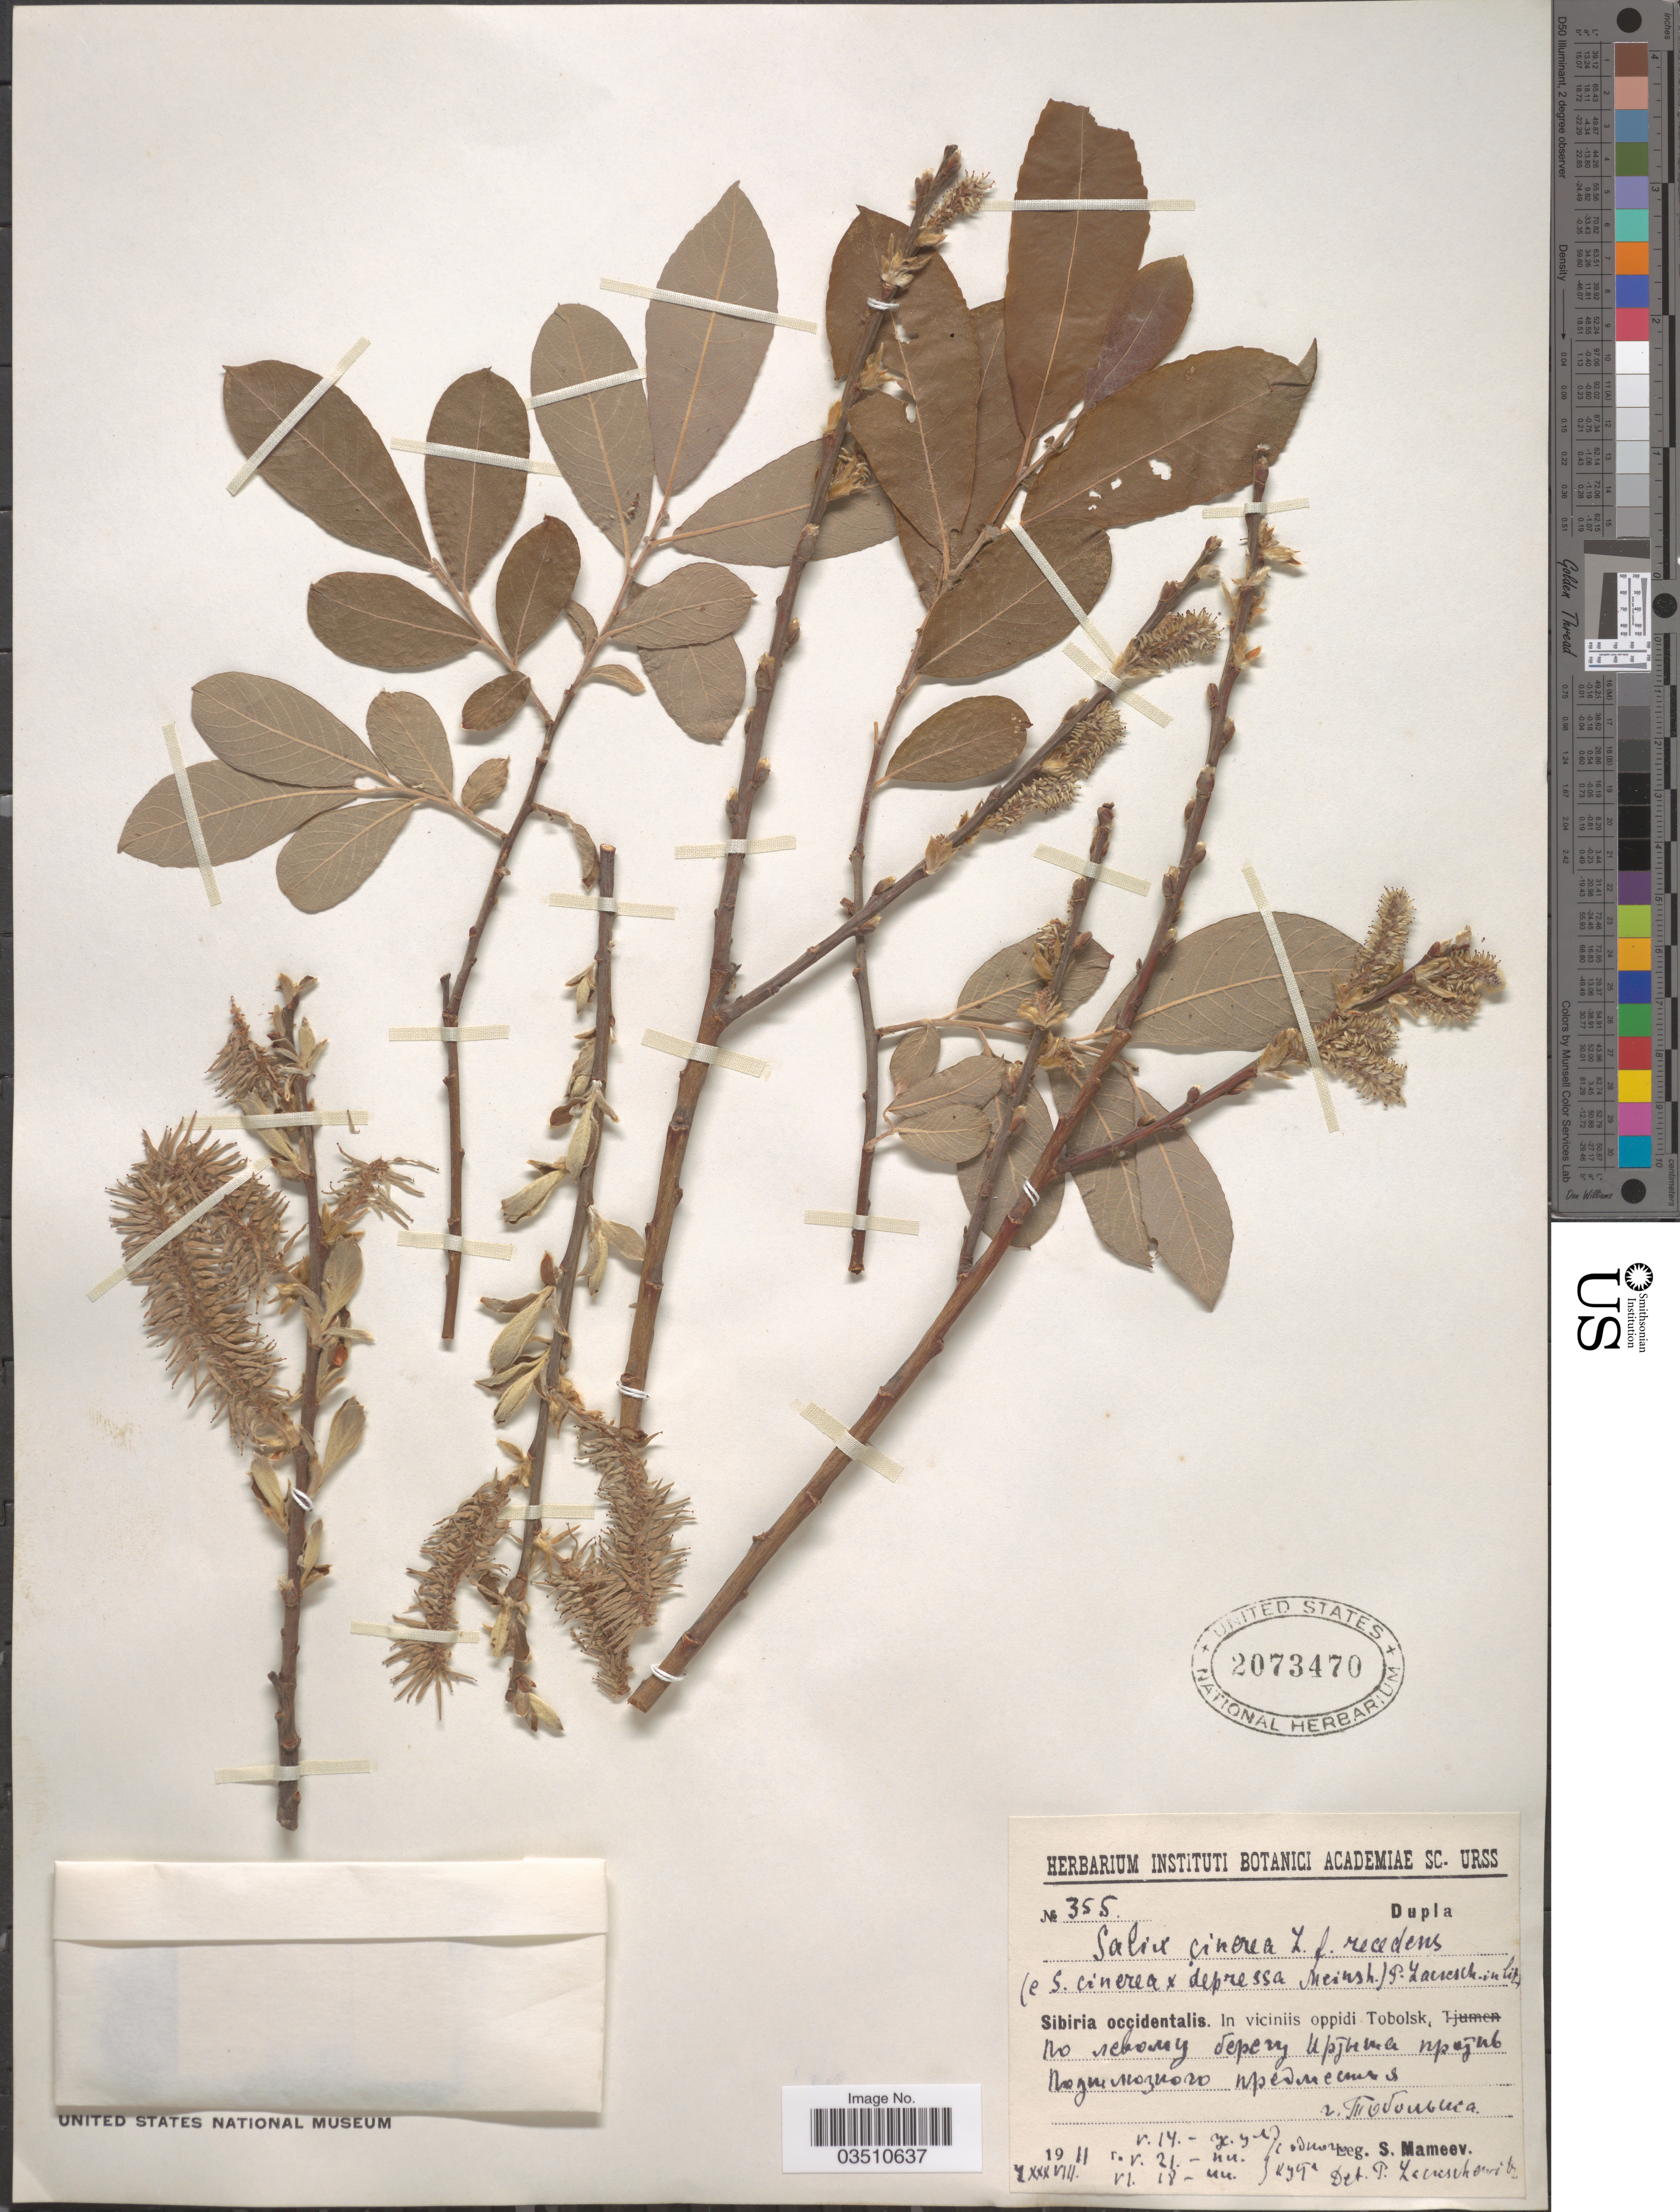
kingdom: Plantae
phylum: Tracheophyta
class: Magnoliopsida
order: Malpighiales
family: Salicaceae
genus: Salix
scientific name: Salix cinerea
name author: L.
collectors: S. Mameev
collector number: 355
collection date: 1911-05-14/1911-06-18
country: Russian Federation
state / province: Tyumen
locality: Sibiria occidentalis. In viciniis oppidi Tobolsk, X.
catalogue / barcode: US 2073470